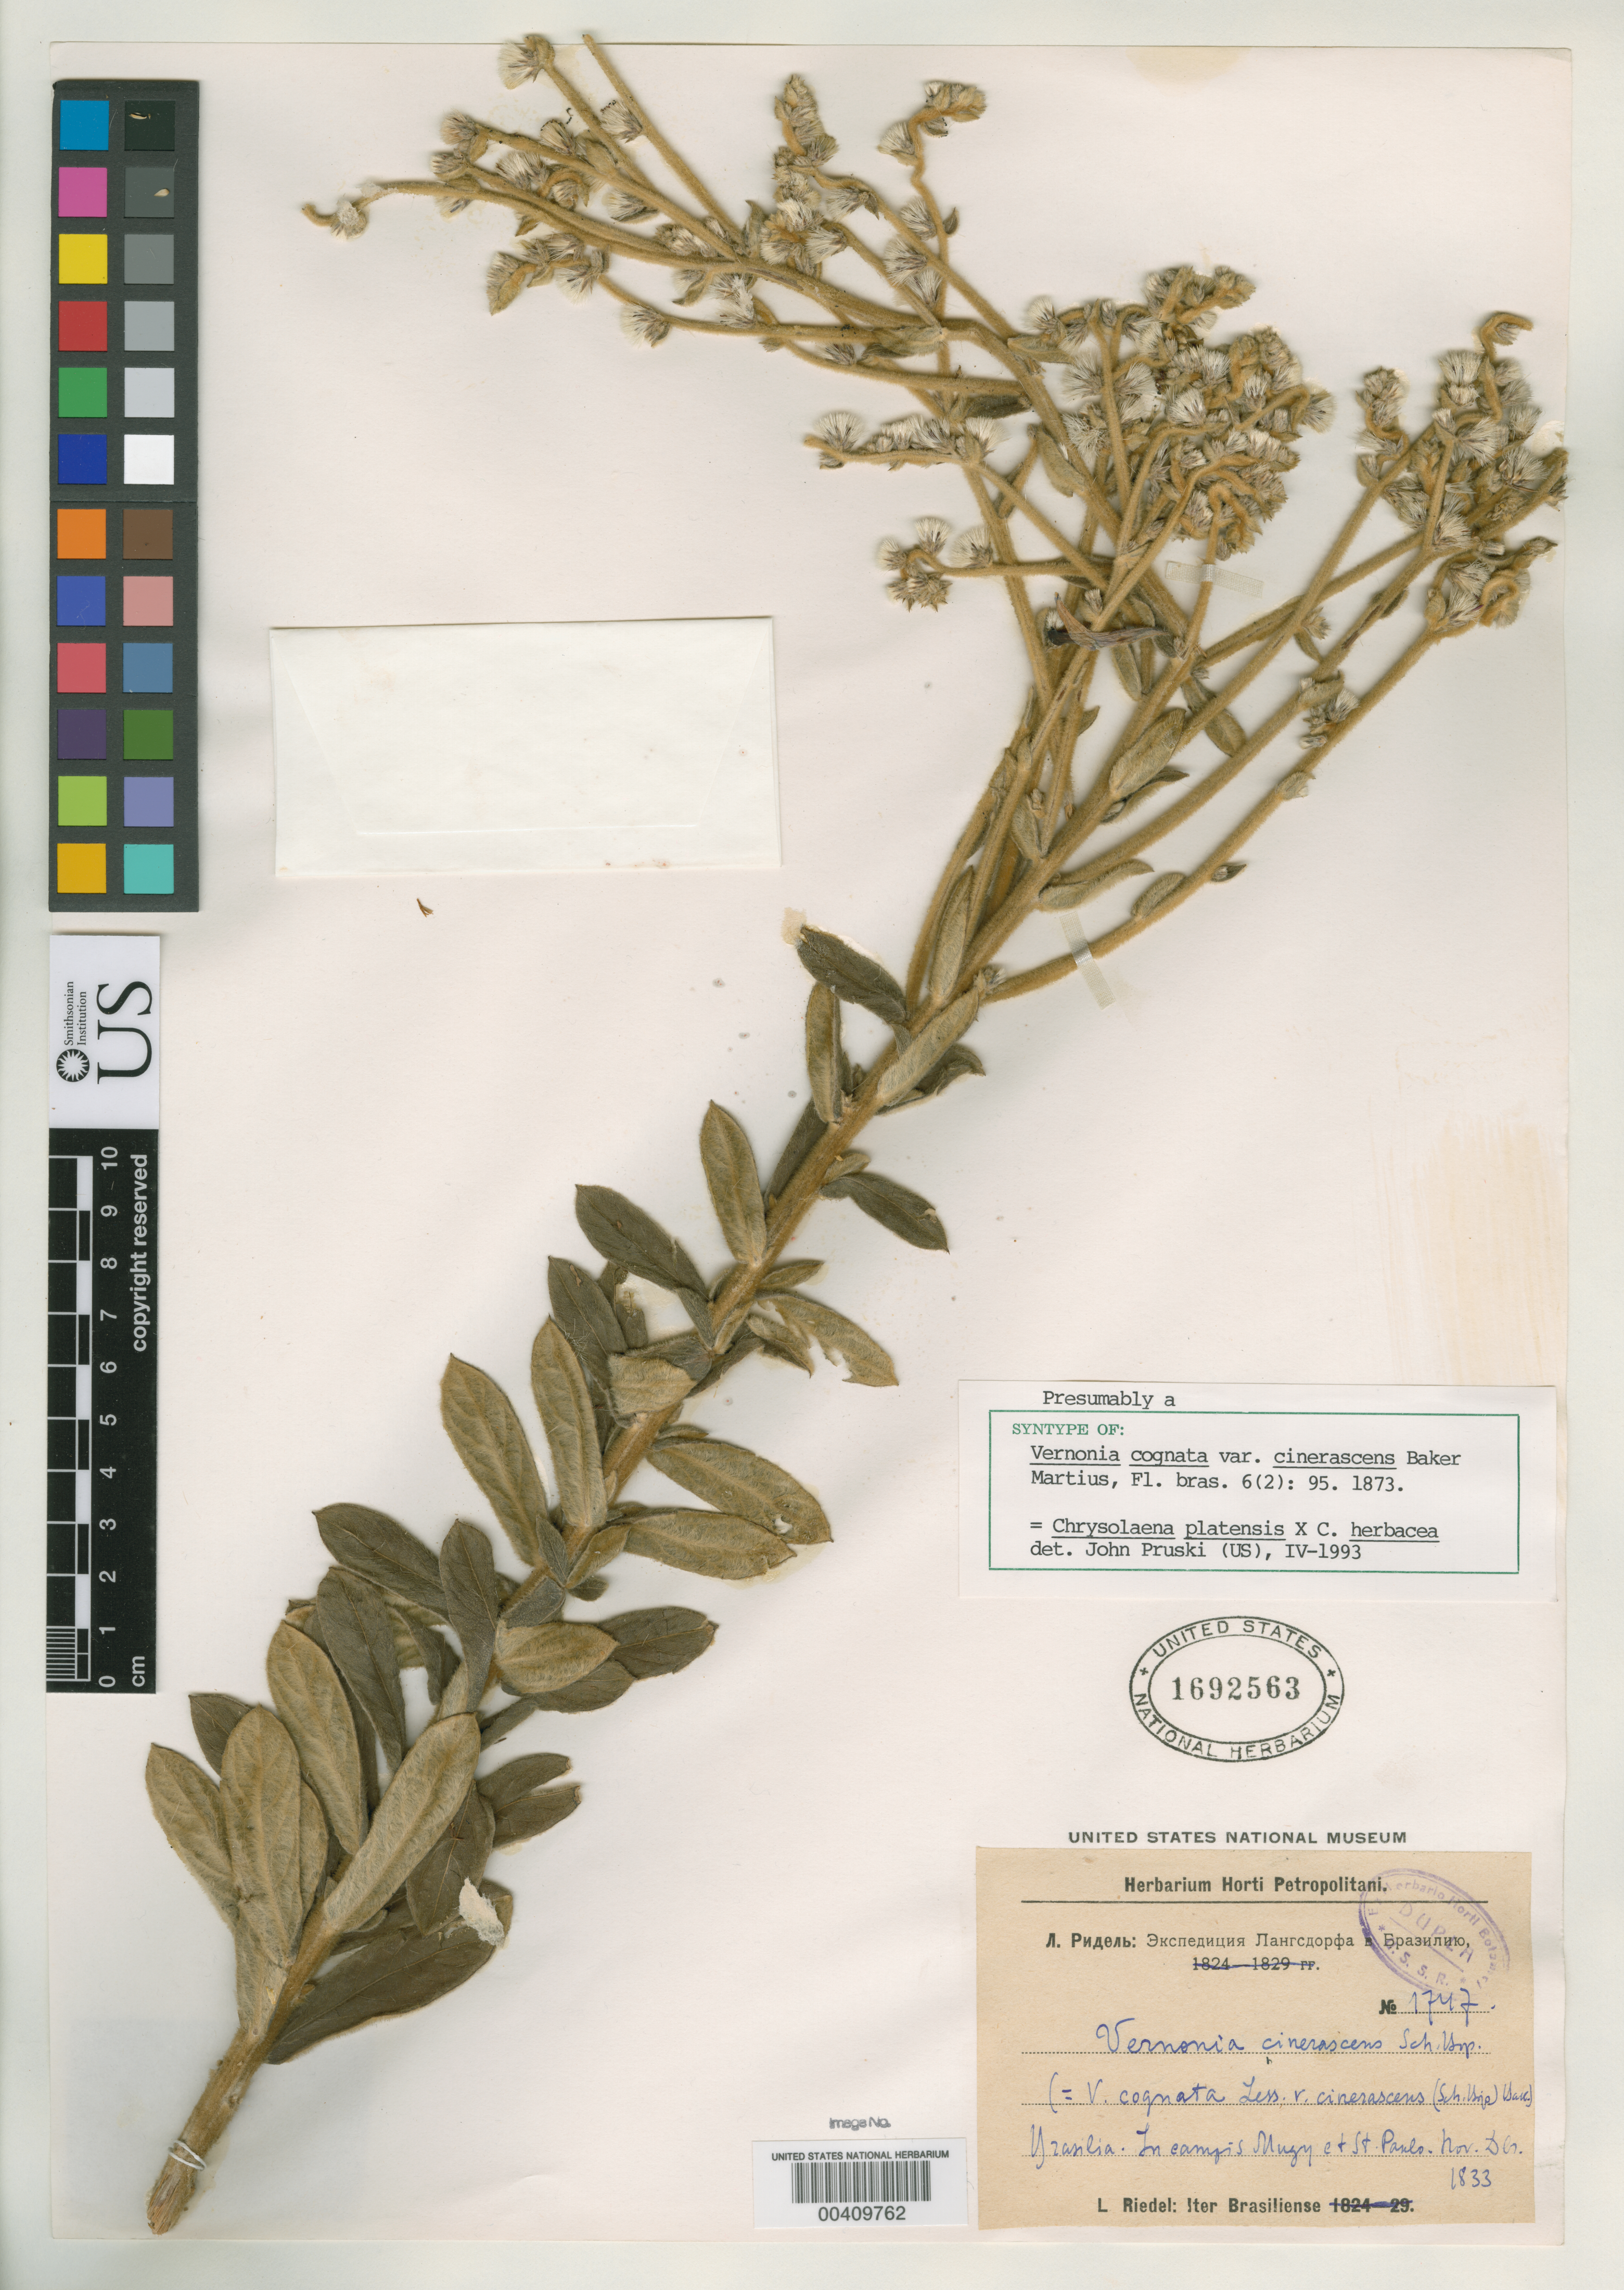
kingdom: Plantae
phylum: Tracheophyta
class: Magnoliopsida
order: Asterales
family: Asteraceae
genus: Vernonia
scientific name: Vernonia cognata var. cinerascens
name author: Baker in Mart.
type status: Isosyntype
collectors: L. Riedel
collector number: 1747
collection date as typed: Nov 1833 to -- Dec 1833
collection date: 1833-11/1833-12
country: Brazil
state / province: Minas Gerais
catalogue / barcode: US 1692563